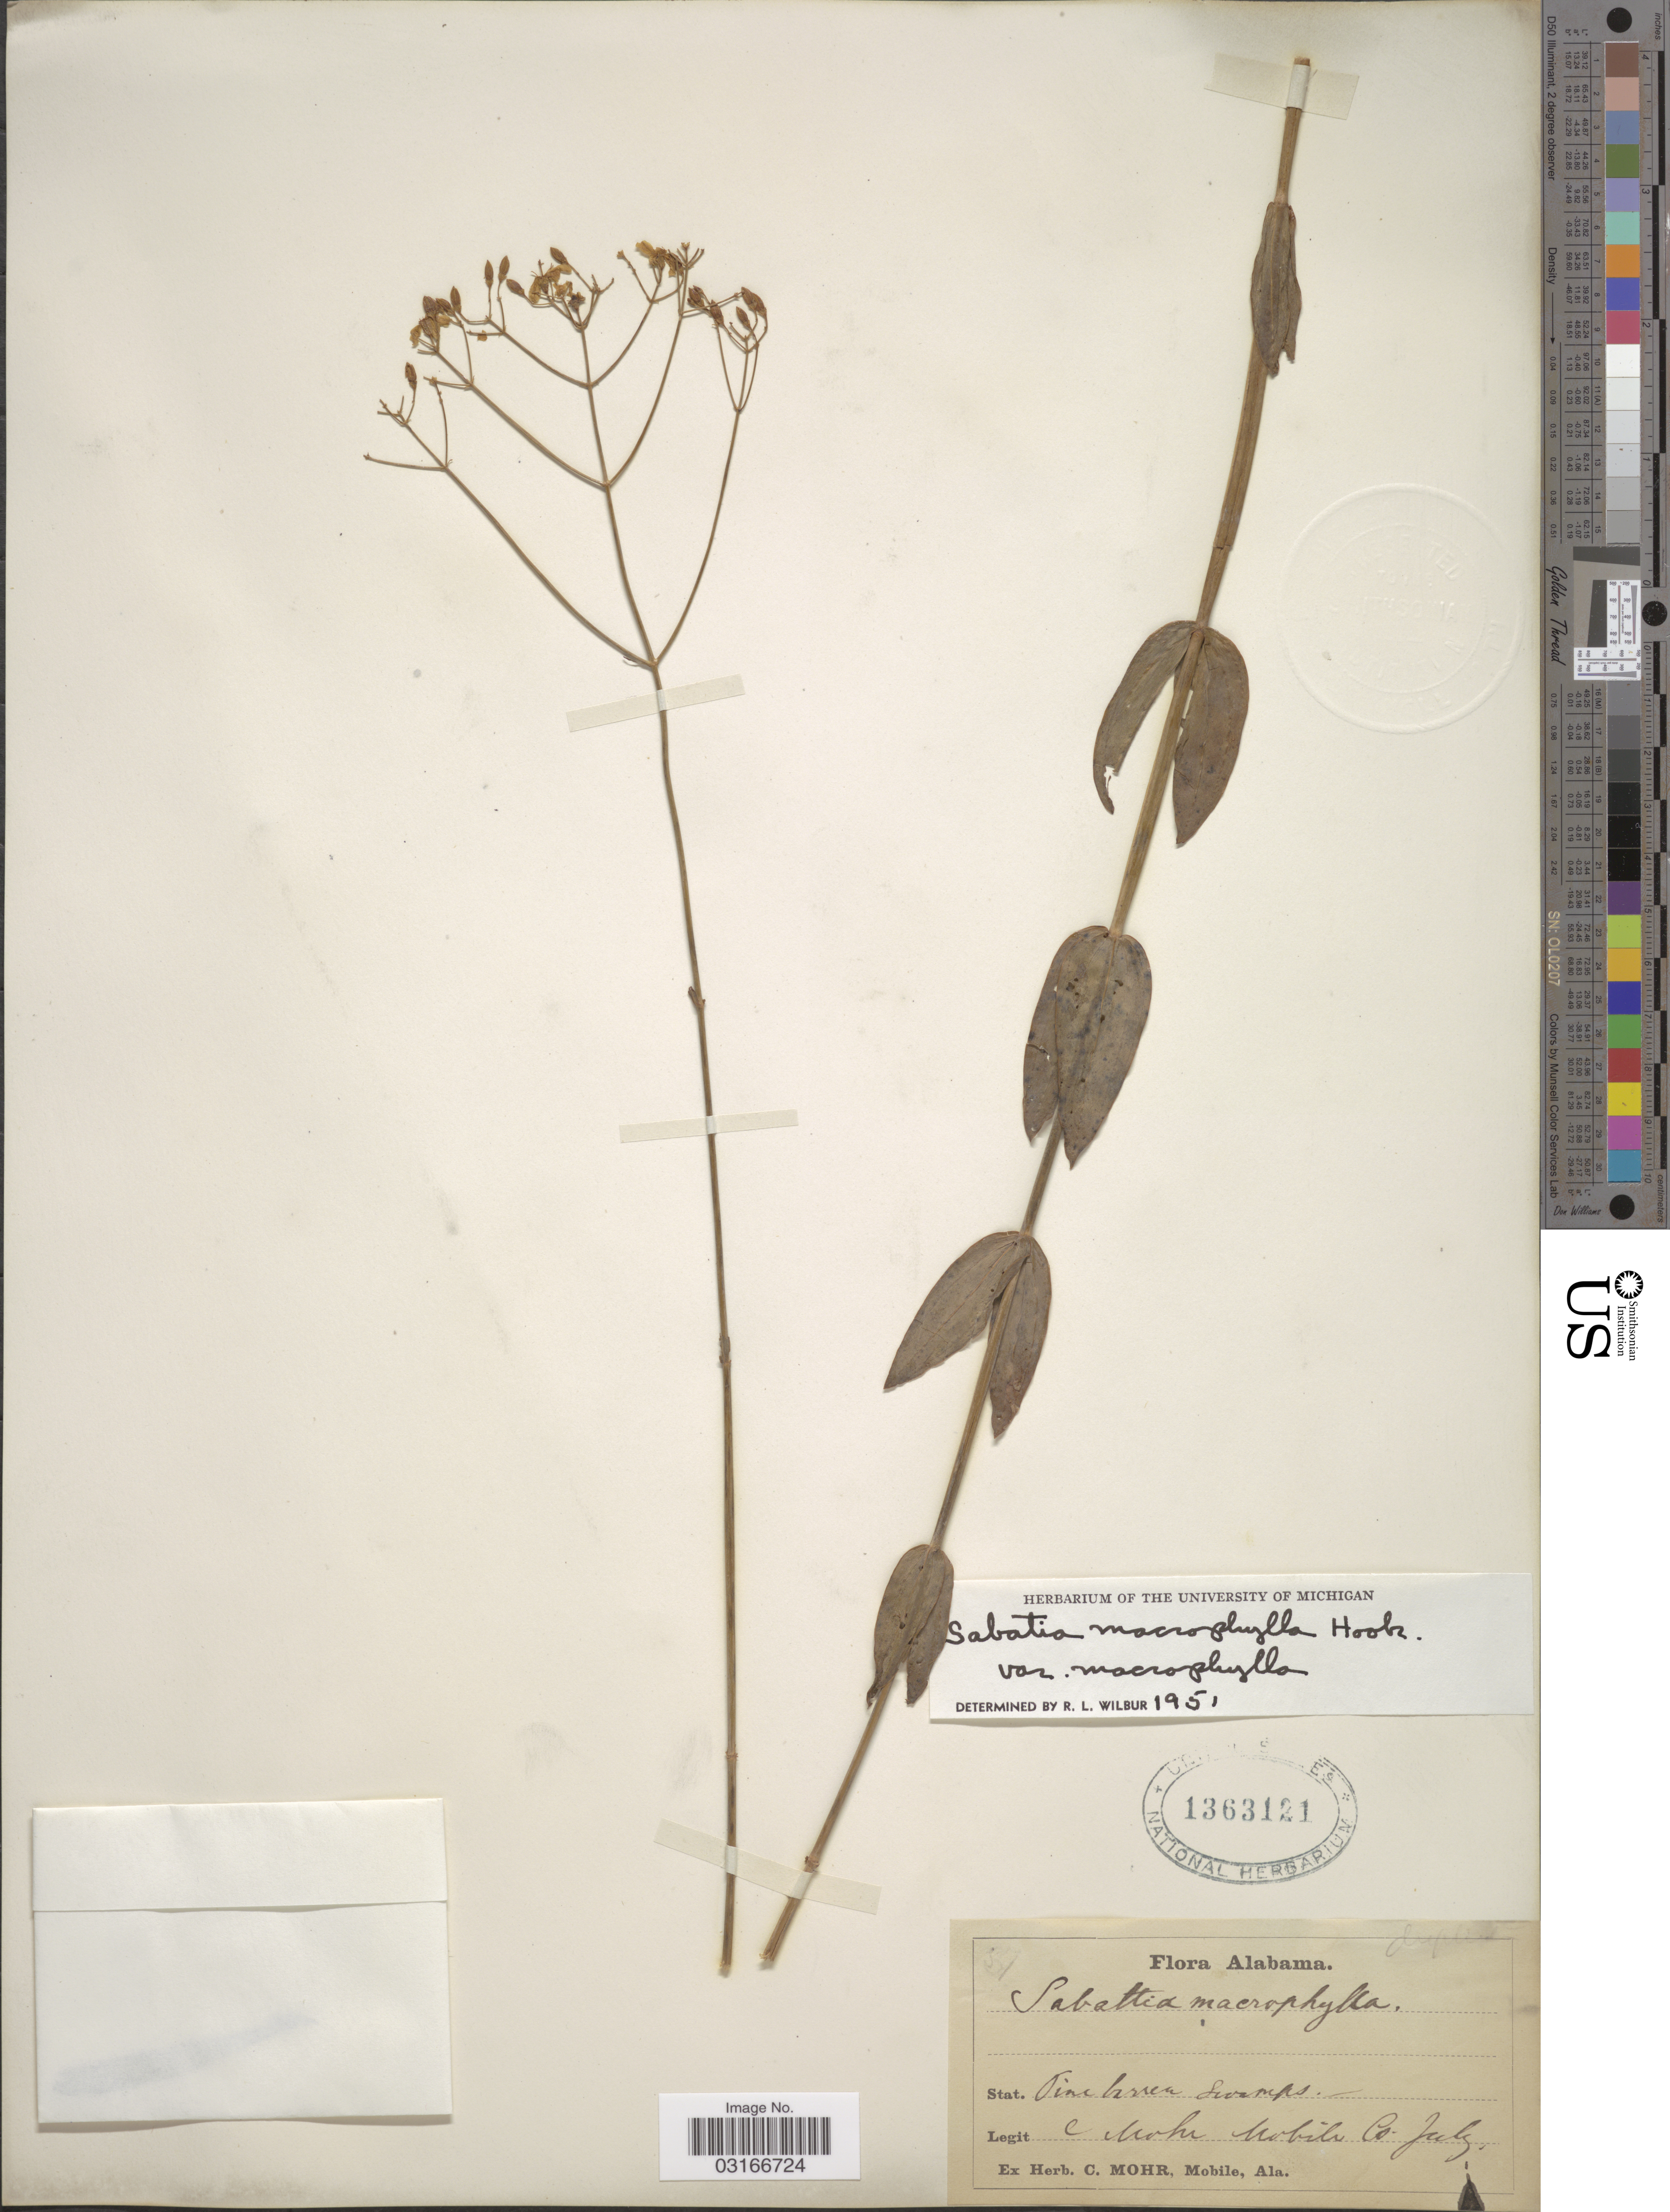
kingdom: Plantae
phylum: Tracheophyta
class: Magnoliopsida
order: Gentianales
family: Gentianaceae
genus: Sabatia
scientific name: Sabatia macrophylla var. macrophylla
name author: Hook.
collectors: C. T. Mohr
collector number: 337*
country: United States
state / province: Alabama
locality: Mobile Co.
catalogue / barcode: US 1363121